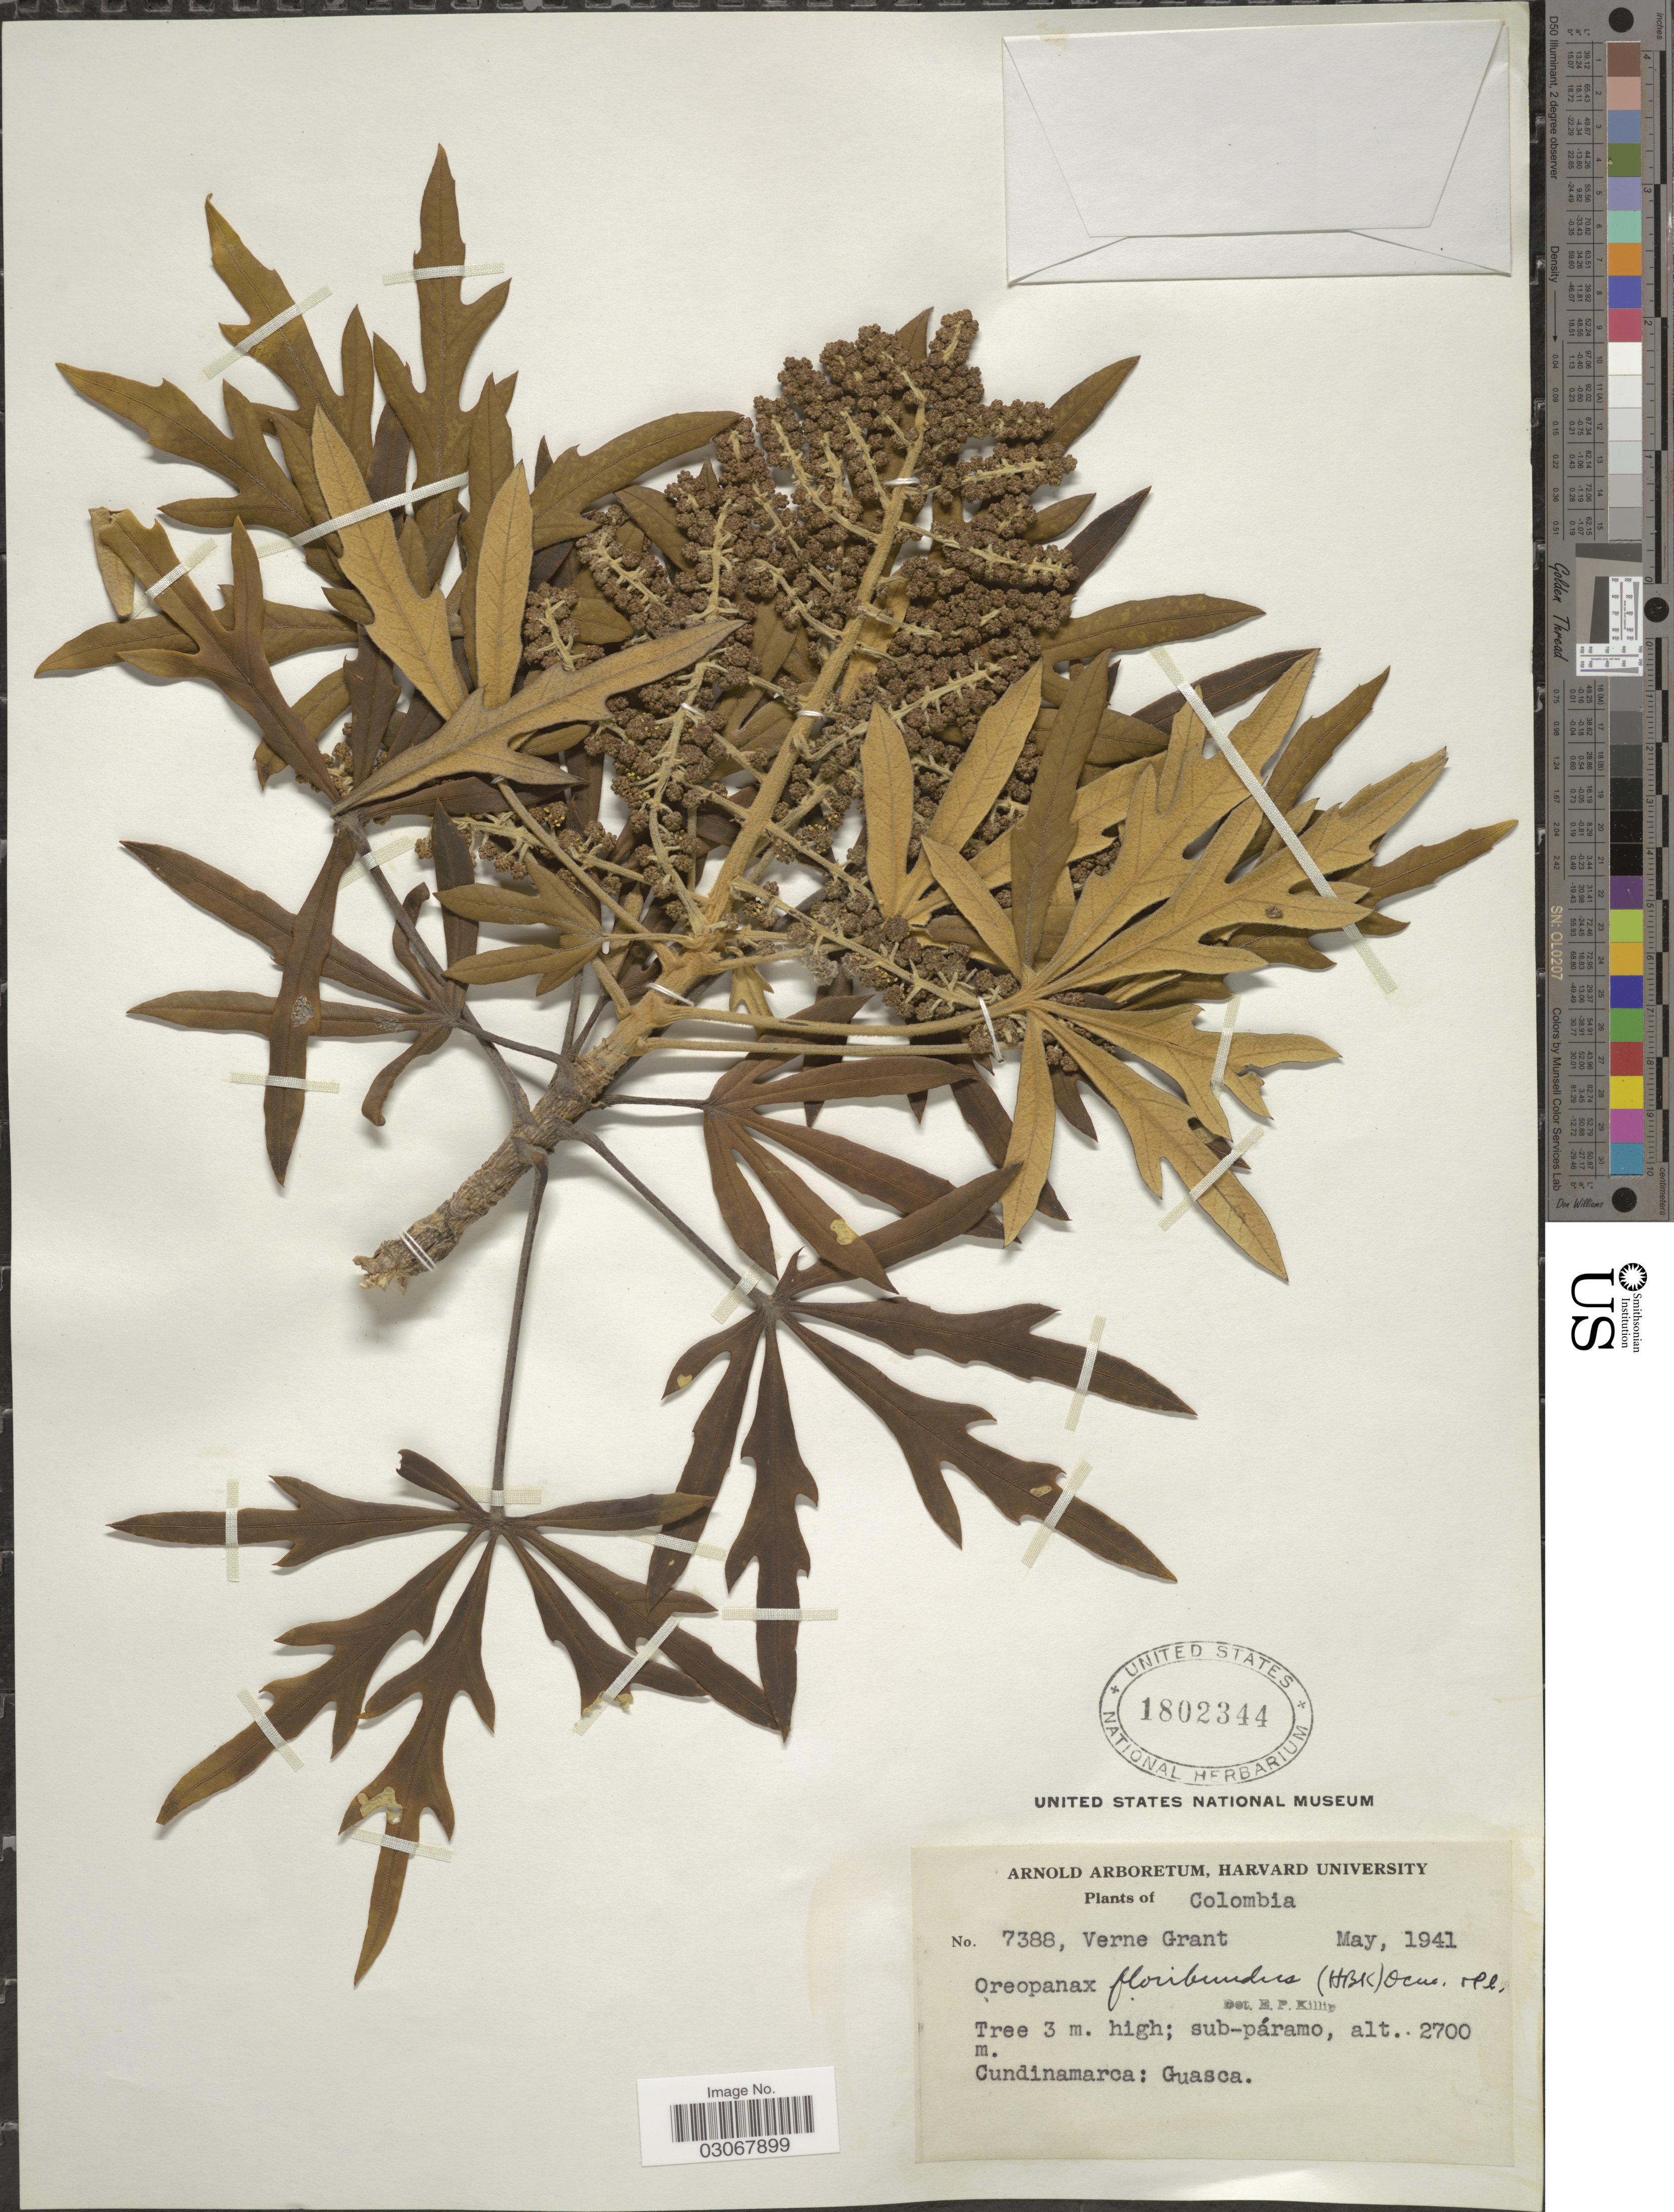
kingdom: Plantae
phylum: Tracheophyta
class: Magnoliopsida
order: Apiales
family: Araliaceae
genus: Oreopanax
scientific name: Oreopanax floribundus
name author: (Kunth) Decne. & Planch.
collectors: V. Grant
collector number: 7388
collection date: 1941-05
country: Colombia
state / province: Cundinamarca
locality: Guasca.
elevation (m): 2700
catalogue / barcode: US 1802344